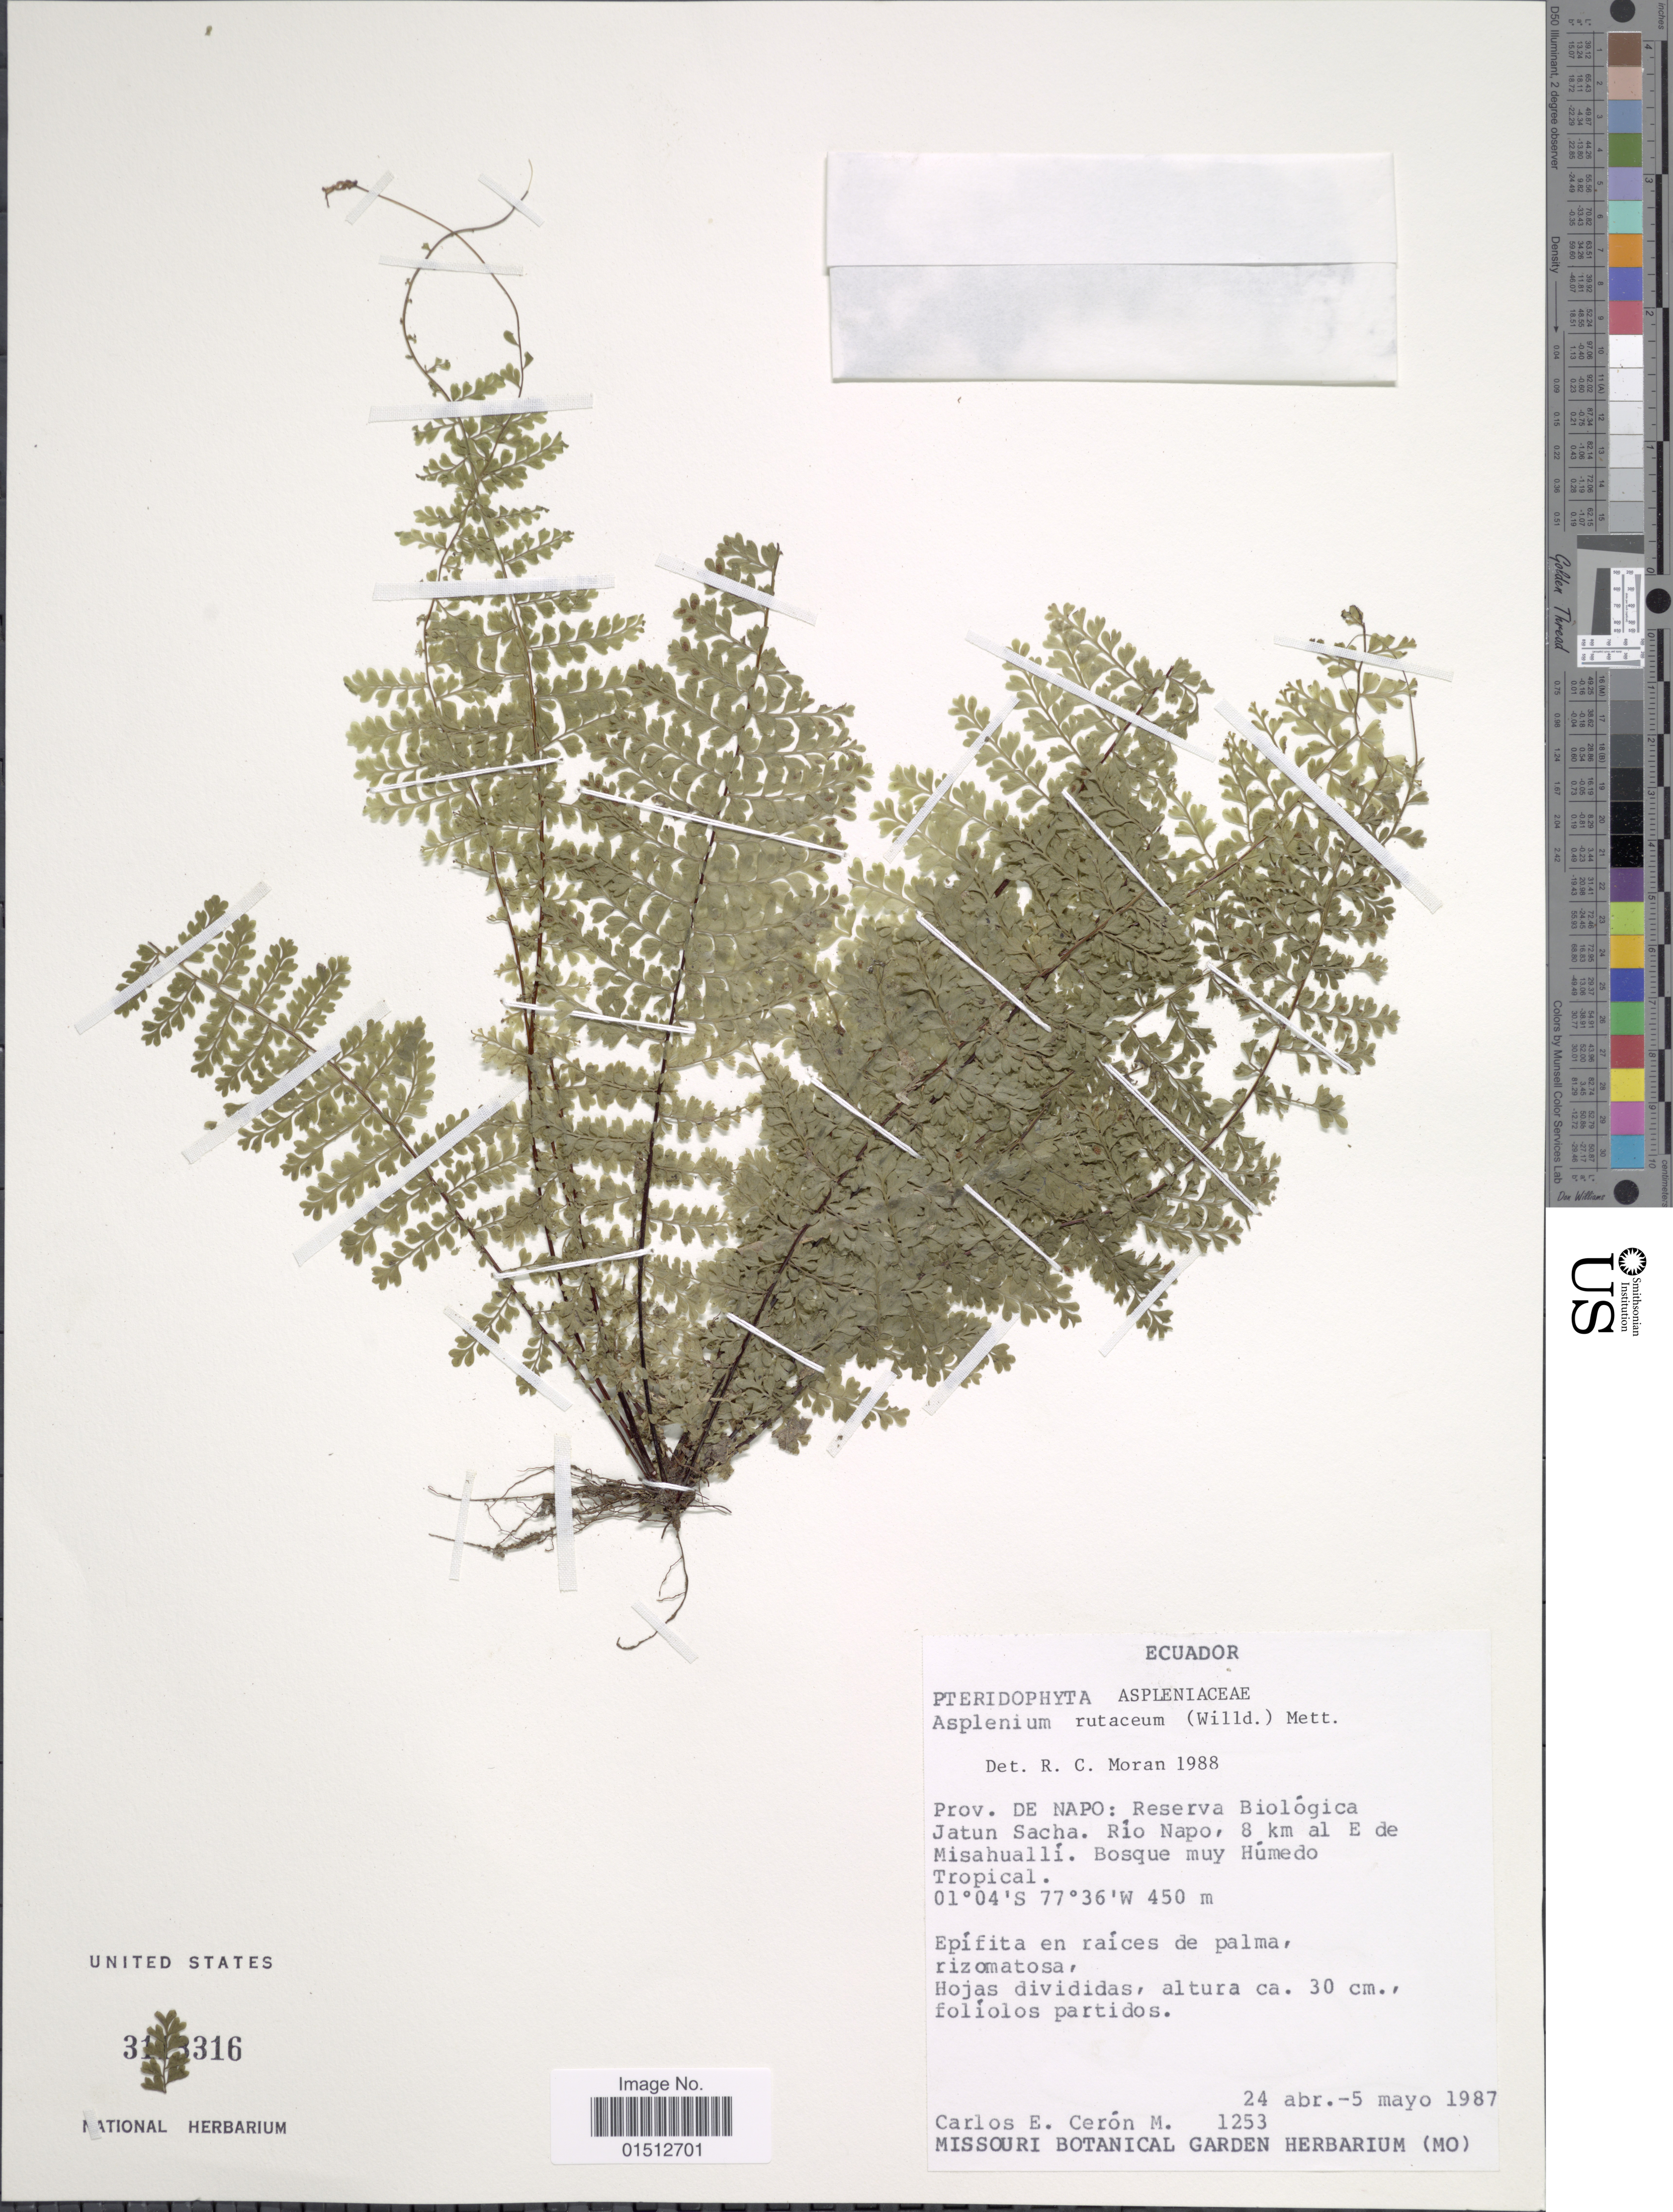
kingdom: Plantae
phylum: Tracheophyta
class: Polypodiopsida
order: Polypodiales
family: Aspleniaceae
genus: Asplenium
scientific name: Asplenium rutaceum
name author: (Willd.) Mett.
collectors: C. E. Cerón M.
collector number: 1253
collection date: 1987-04-24/1987-05-05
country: Ecuador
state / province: Napo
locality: Ecuador, Prov. de Napo: Reserva Biologica Jatun Sacha. Rio Napo, 8 km al E de Misahualli.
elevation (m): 450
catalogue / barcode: US 3113316